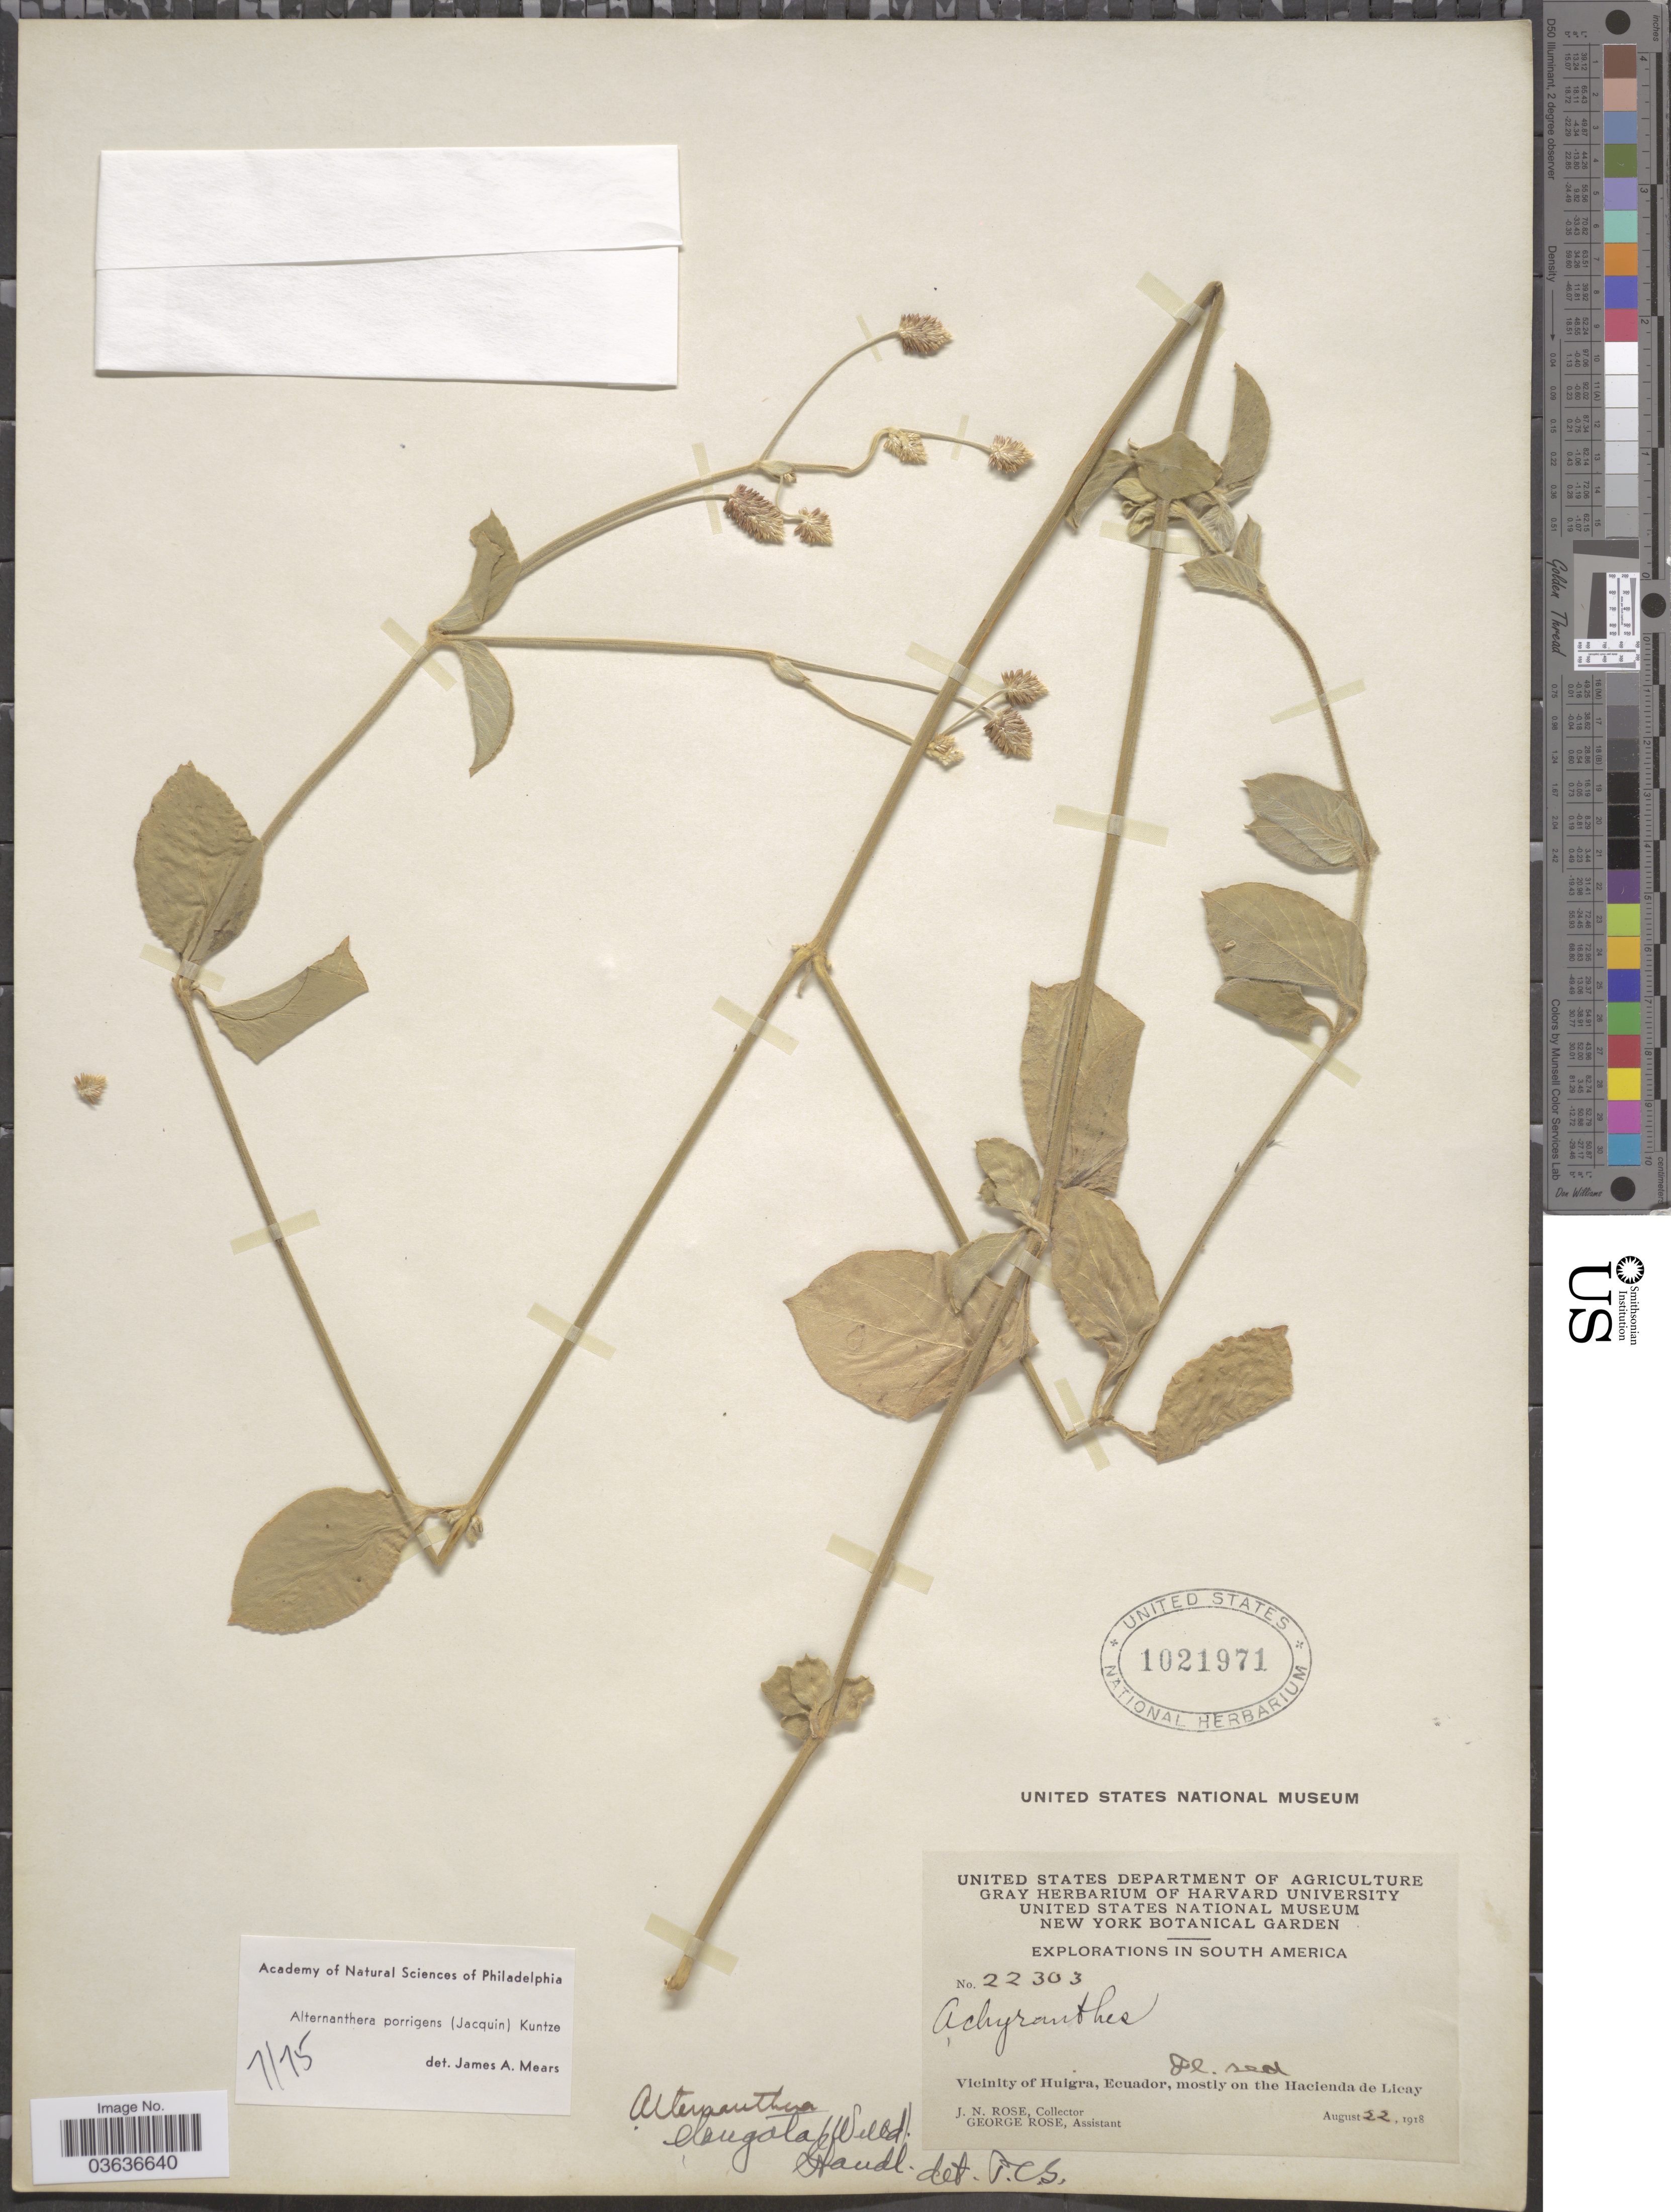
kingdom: Plantae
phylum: Tracheophyta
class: Magnoliopsida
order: Caryophyllales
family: Amaranthaceae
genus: Alternanthera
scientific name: Alternanthera porrigens var. porrigens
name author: (Jacq.) Kuntze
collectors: J. N. Rose & G. Rose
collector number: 22303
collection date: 1918-08-22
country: Ecuador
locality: Vicinity of Huigra, mostly on the Hacienda de Licay.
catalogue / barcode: US 1021971